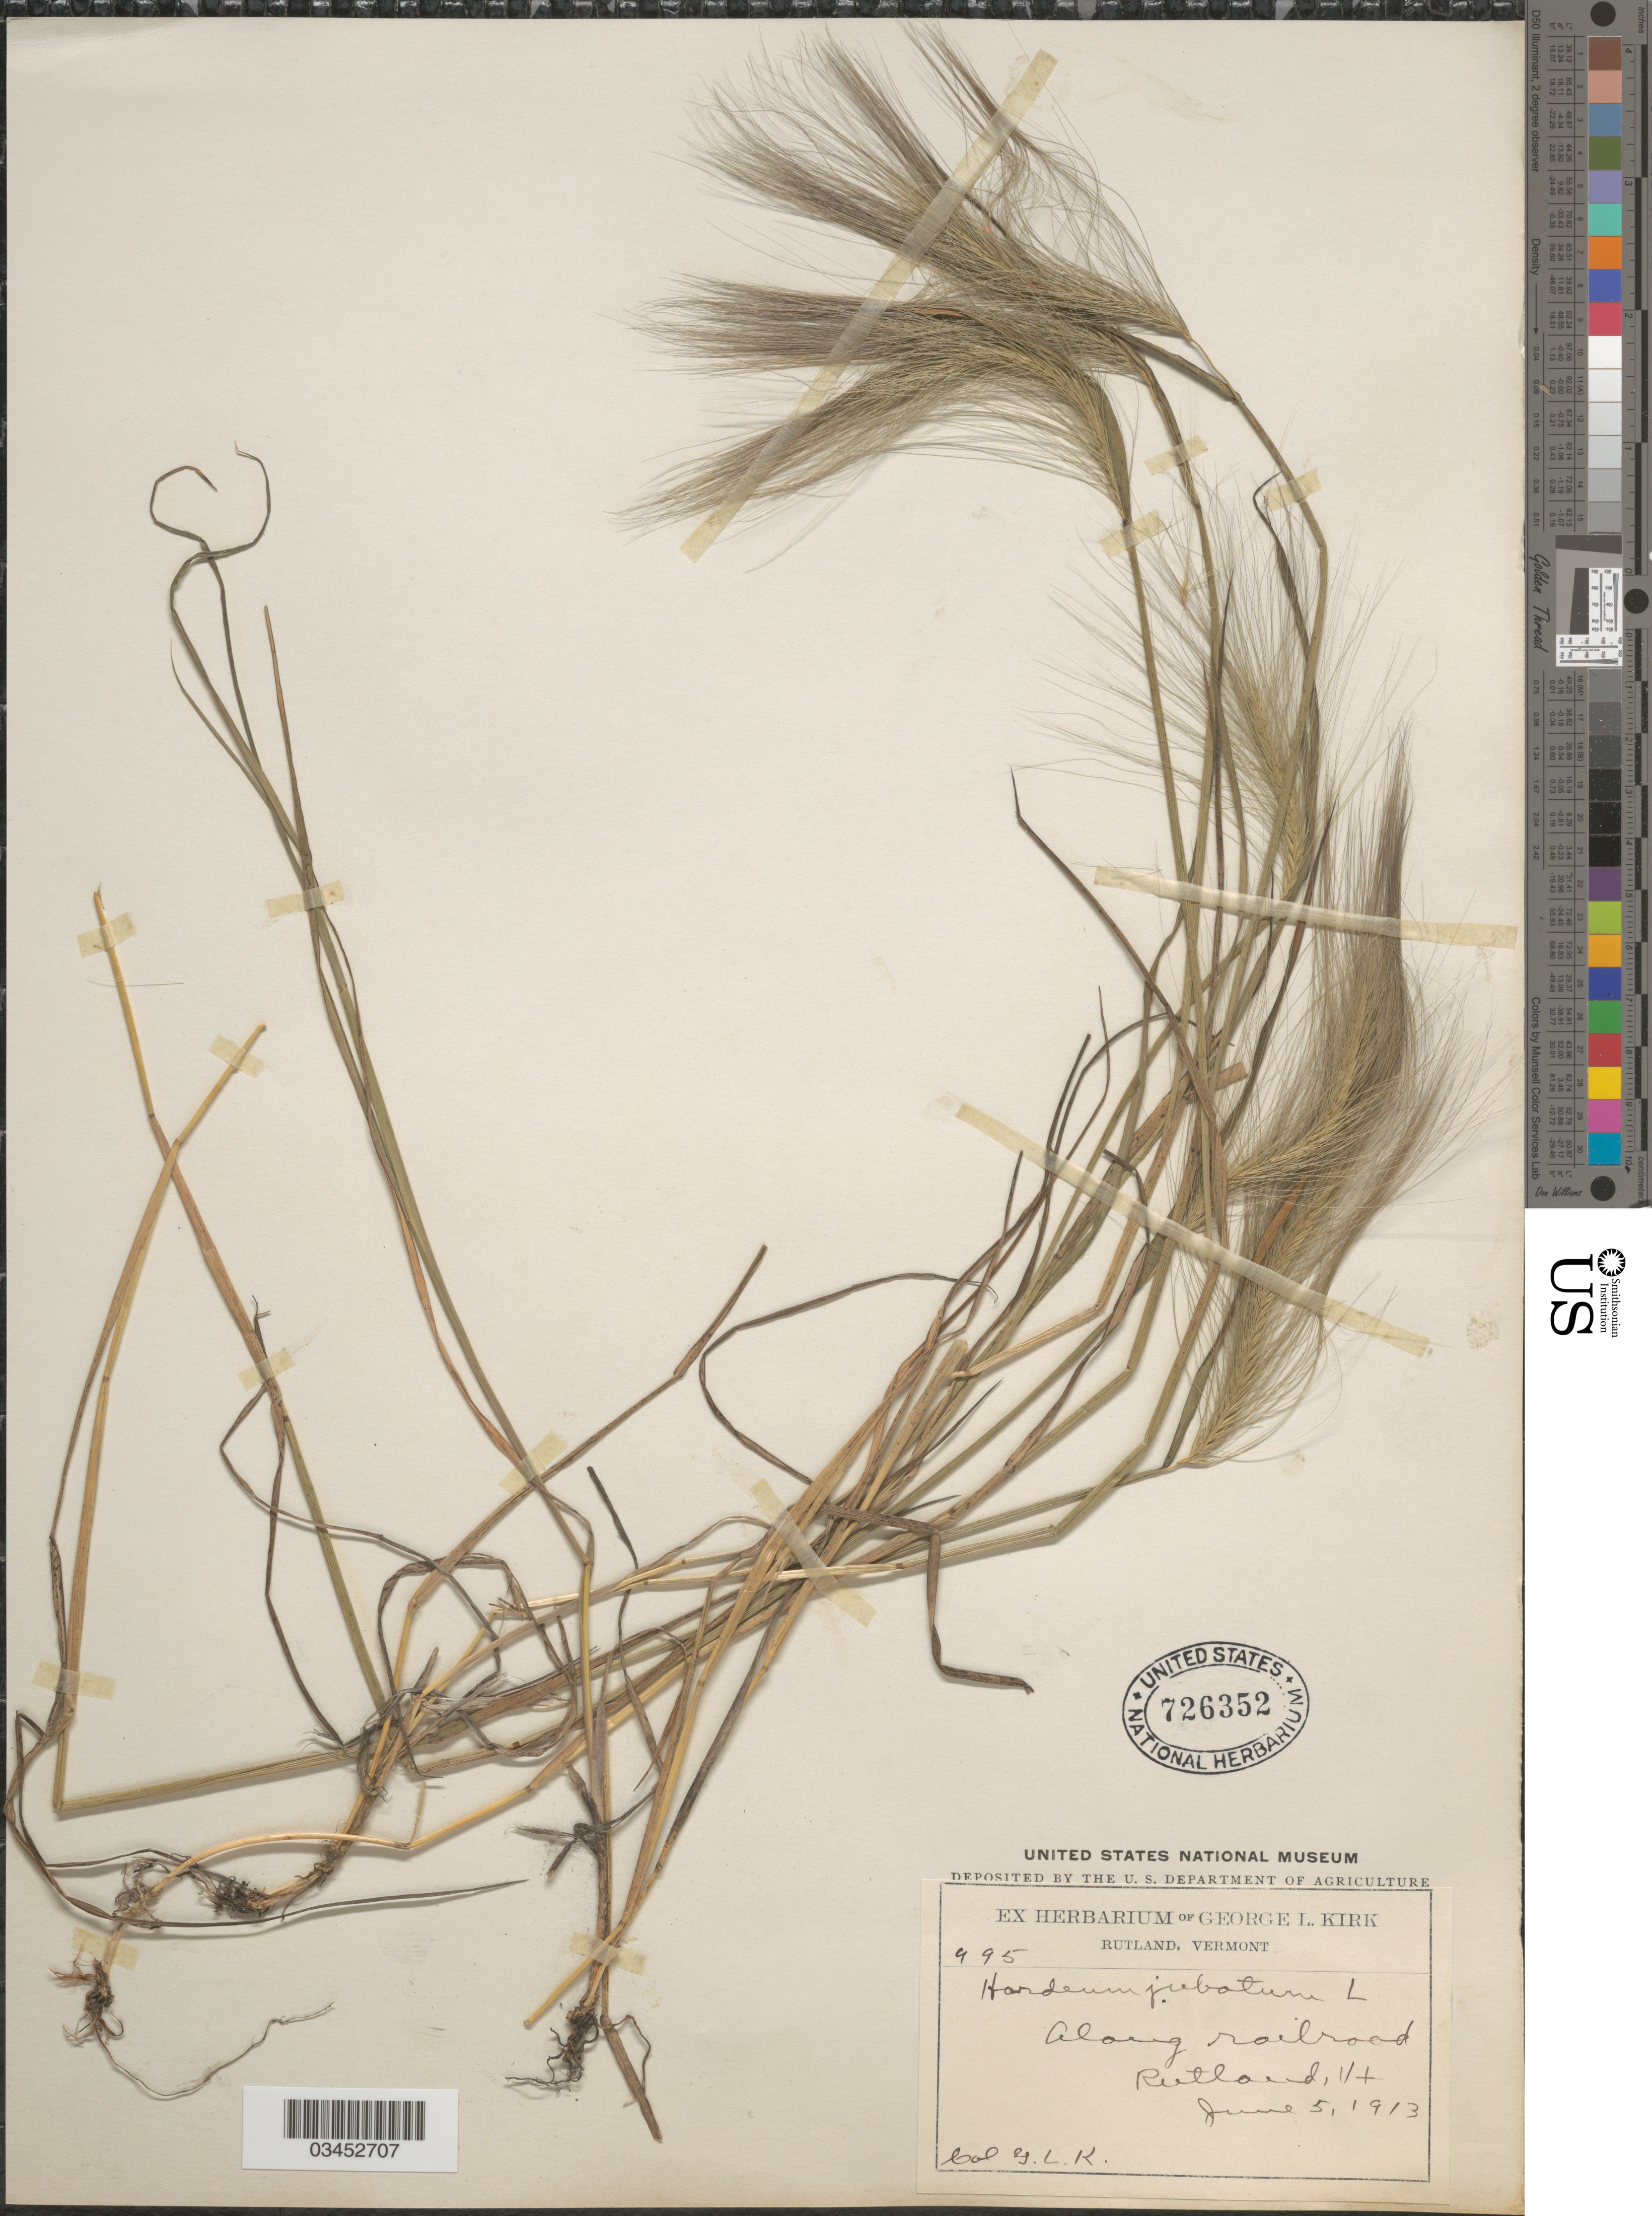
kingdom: Plantae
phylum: Tracheophyta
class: Liliopsida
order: Poales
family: Poaceae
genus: Hordeum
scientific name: Hordeum jubatum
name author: L.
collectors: G. Kirk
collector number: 495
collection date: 1913-06-05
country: United States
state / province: Vermont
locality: Along railroad. Rutland.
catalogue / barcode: US 726352